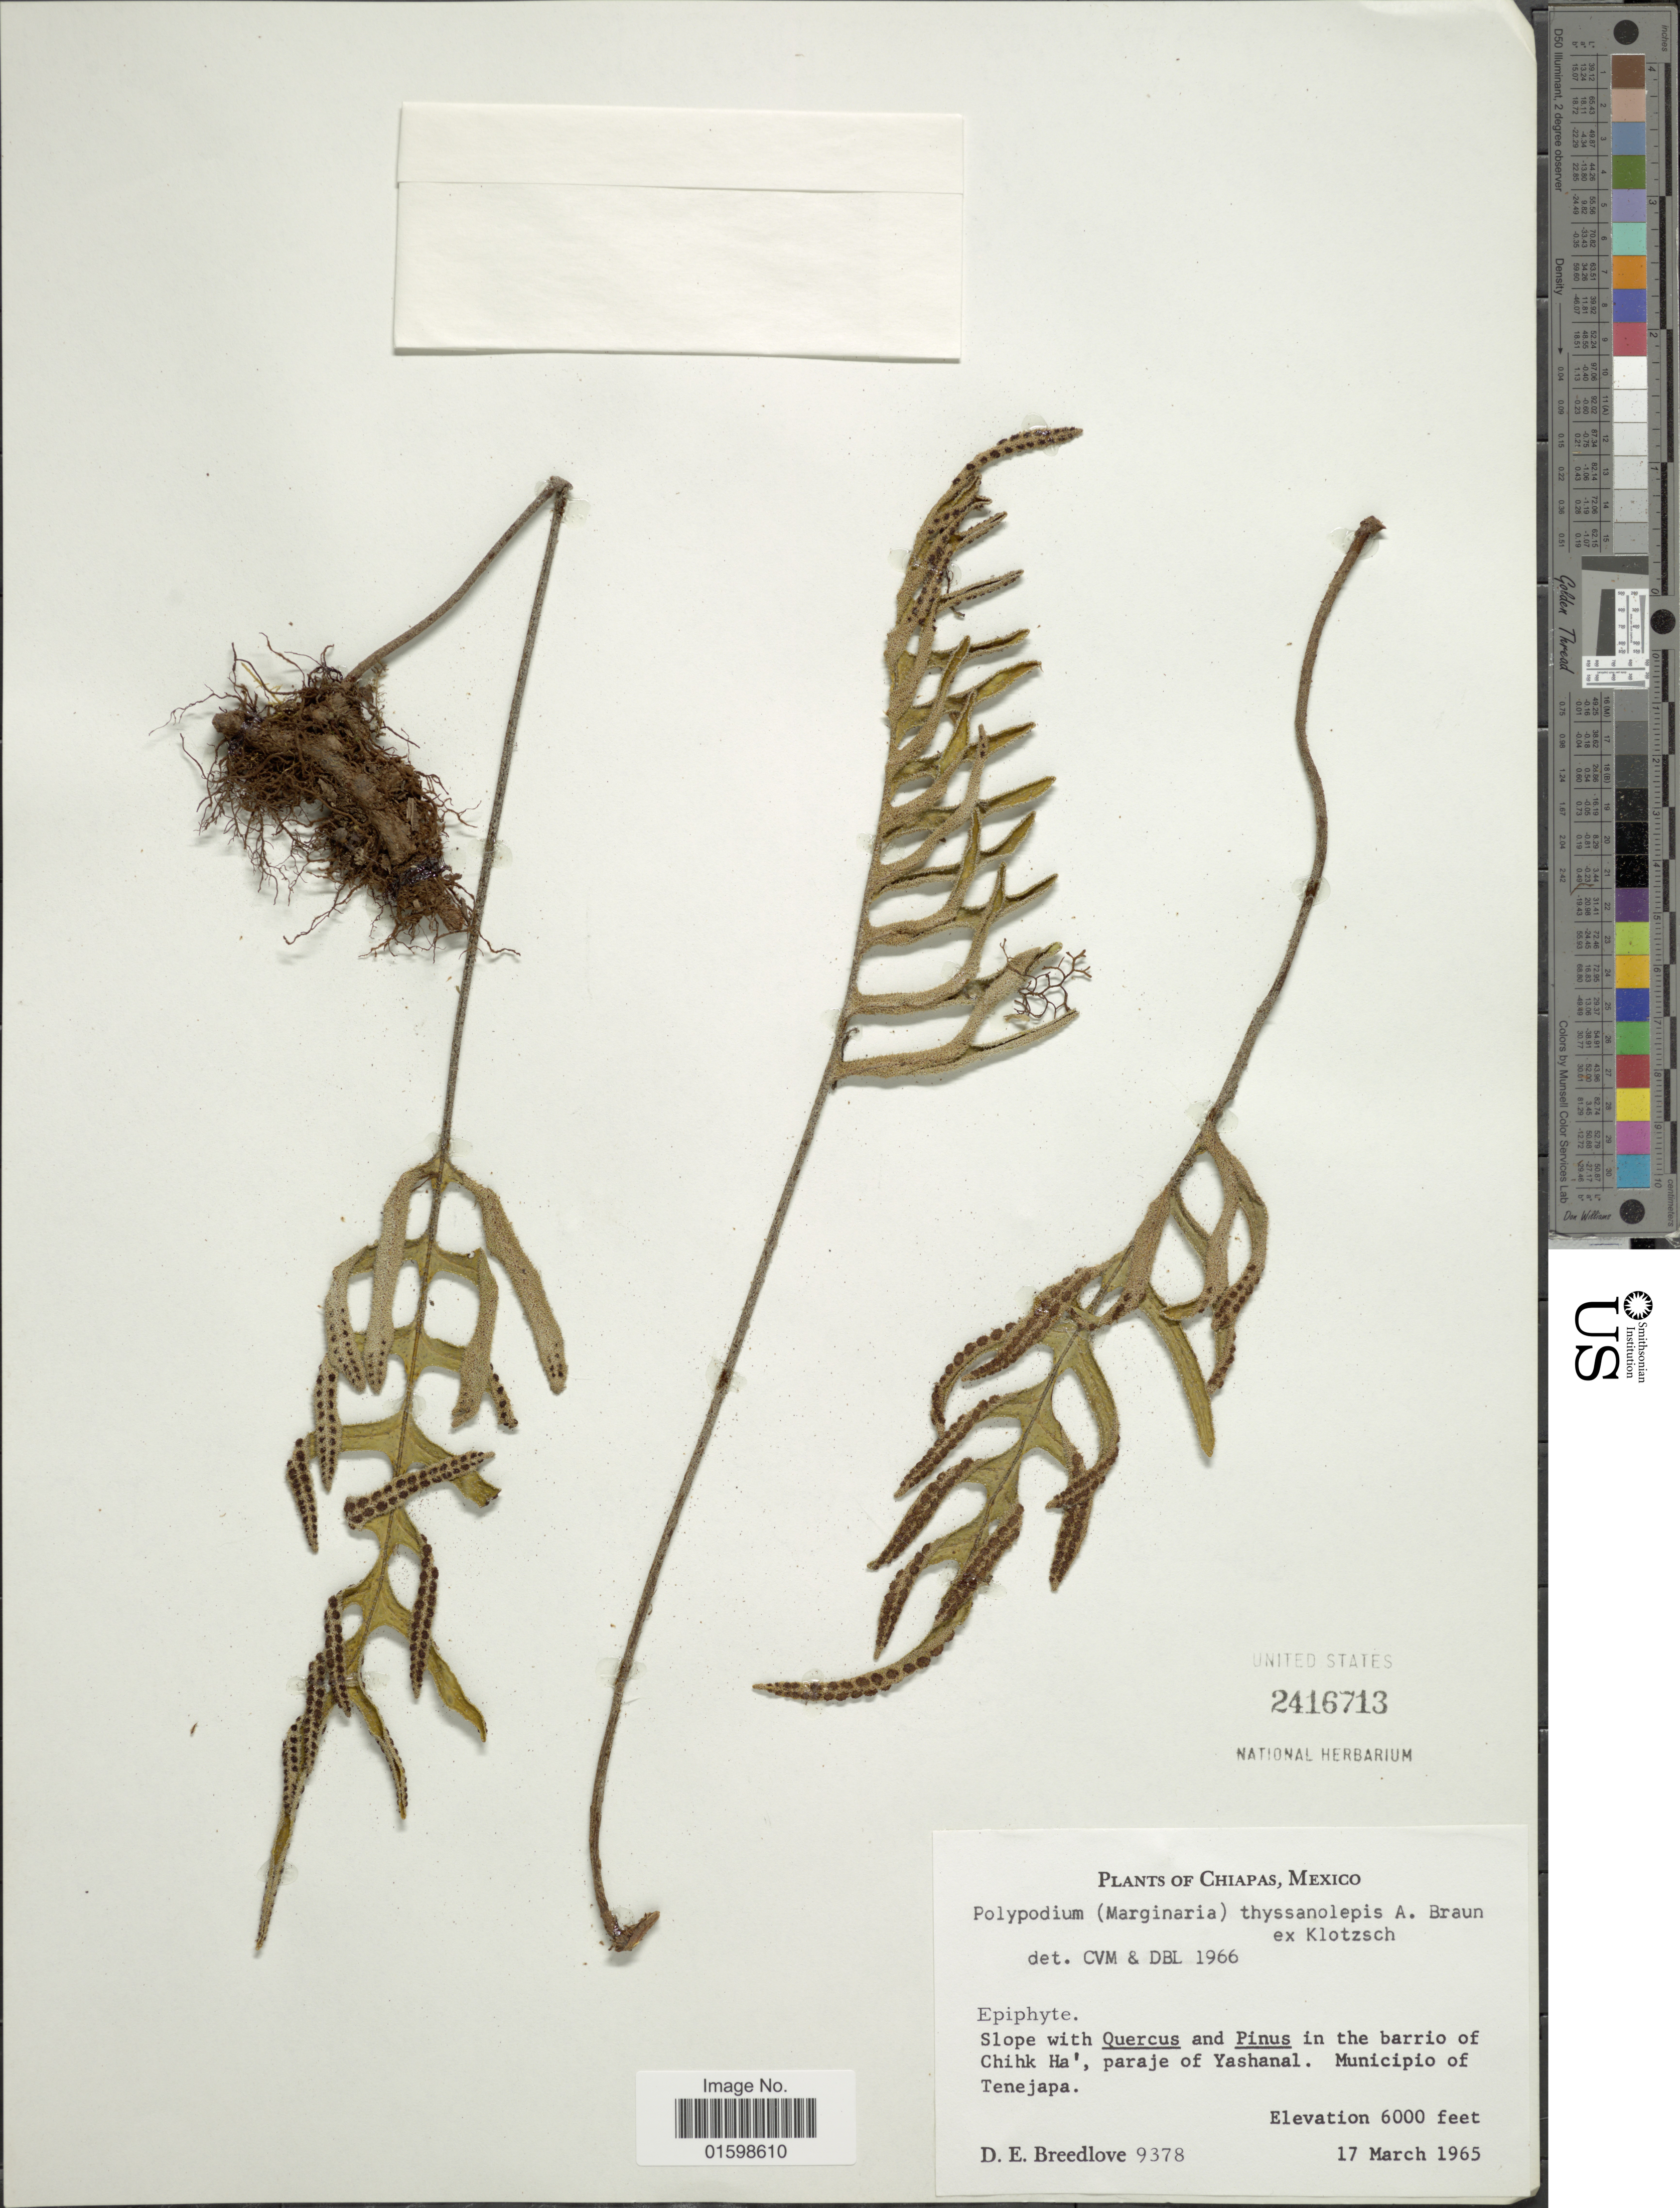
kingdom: Plantae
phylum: Tracheophyta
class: Polypodiopsida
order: Polypodiales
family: Polypodiaceae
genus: Pleopeltis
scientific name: Pleopeltis thyssanolepis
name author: (A. Braun ex Klotzsch) E.G. Andrews & Windham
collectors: D. E. Breedlove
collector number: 9378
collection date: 1965-03-17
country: Mexico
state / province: Chiapas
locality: Slope with Quercus and Pinus in the barrio of Chihk Ha', paraje of Yashanal, Municipio of Tenejapa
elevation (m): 1829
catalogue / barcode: US 2416713